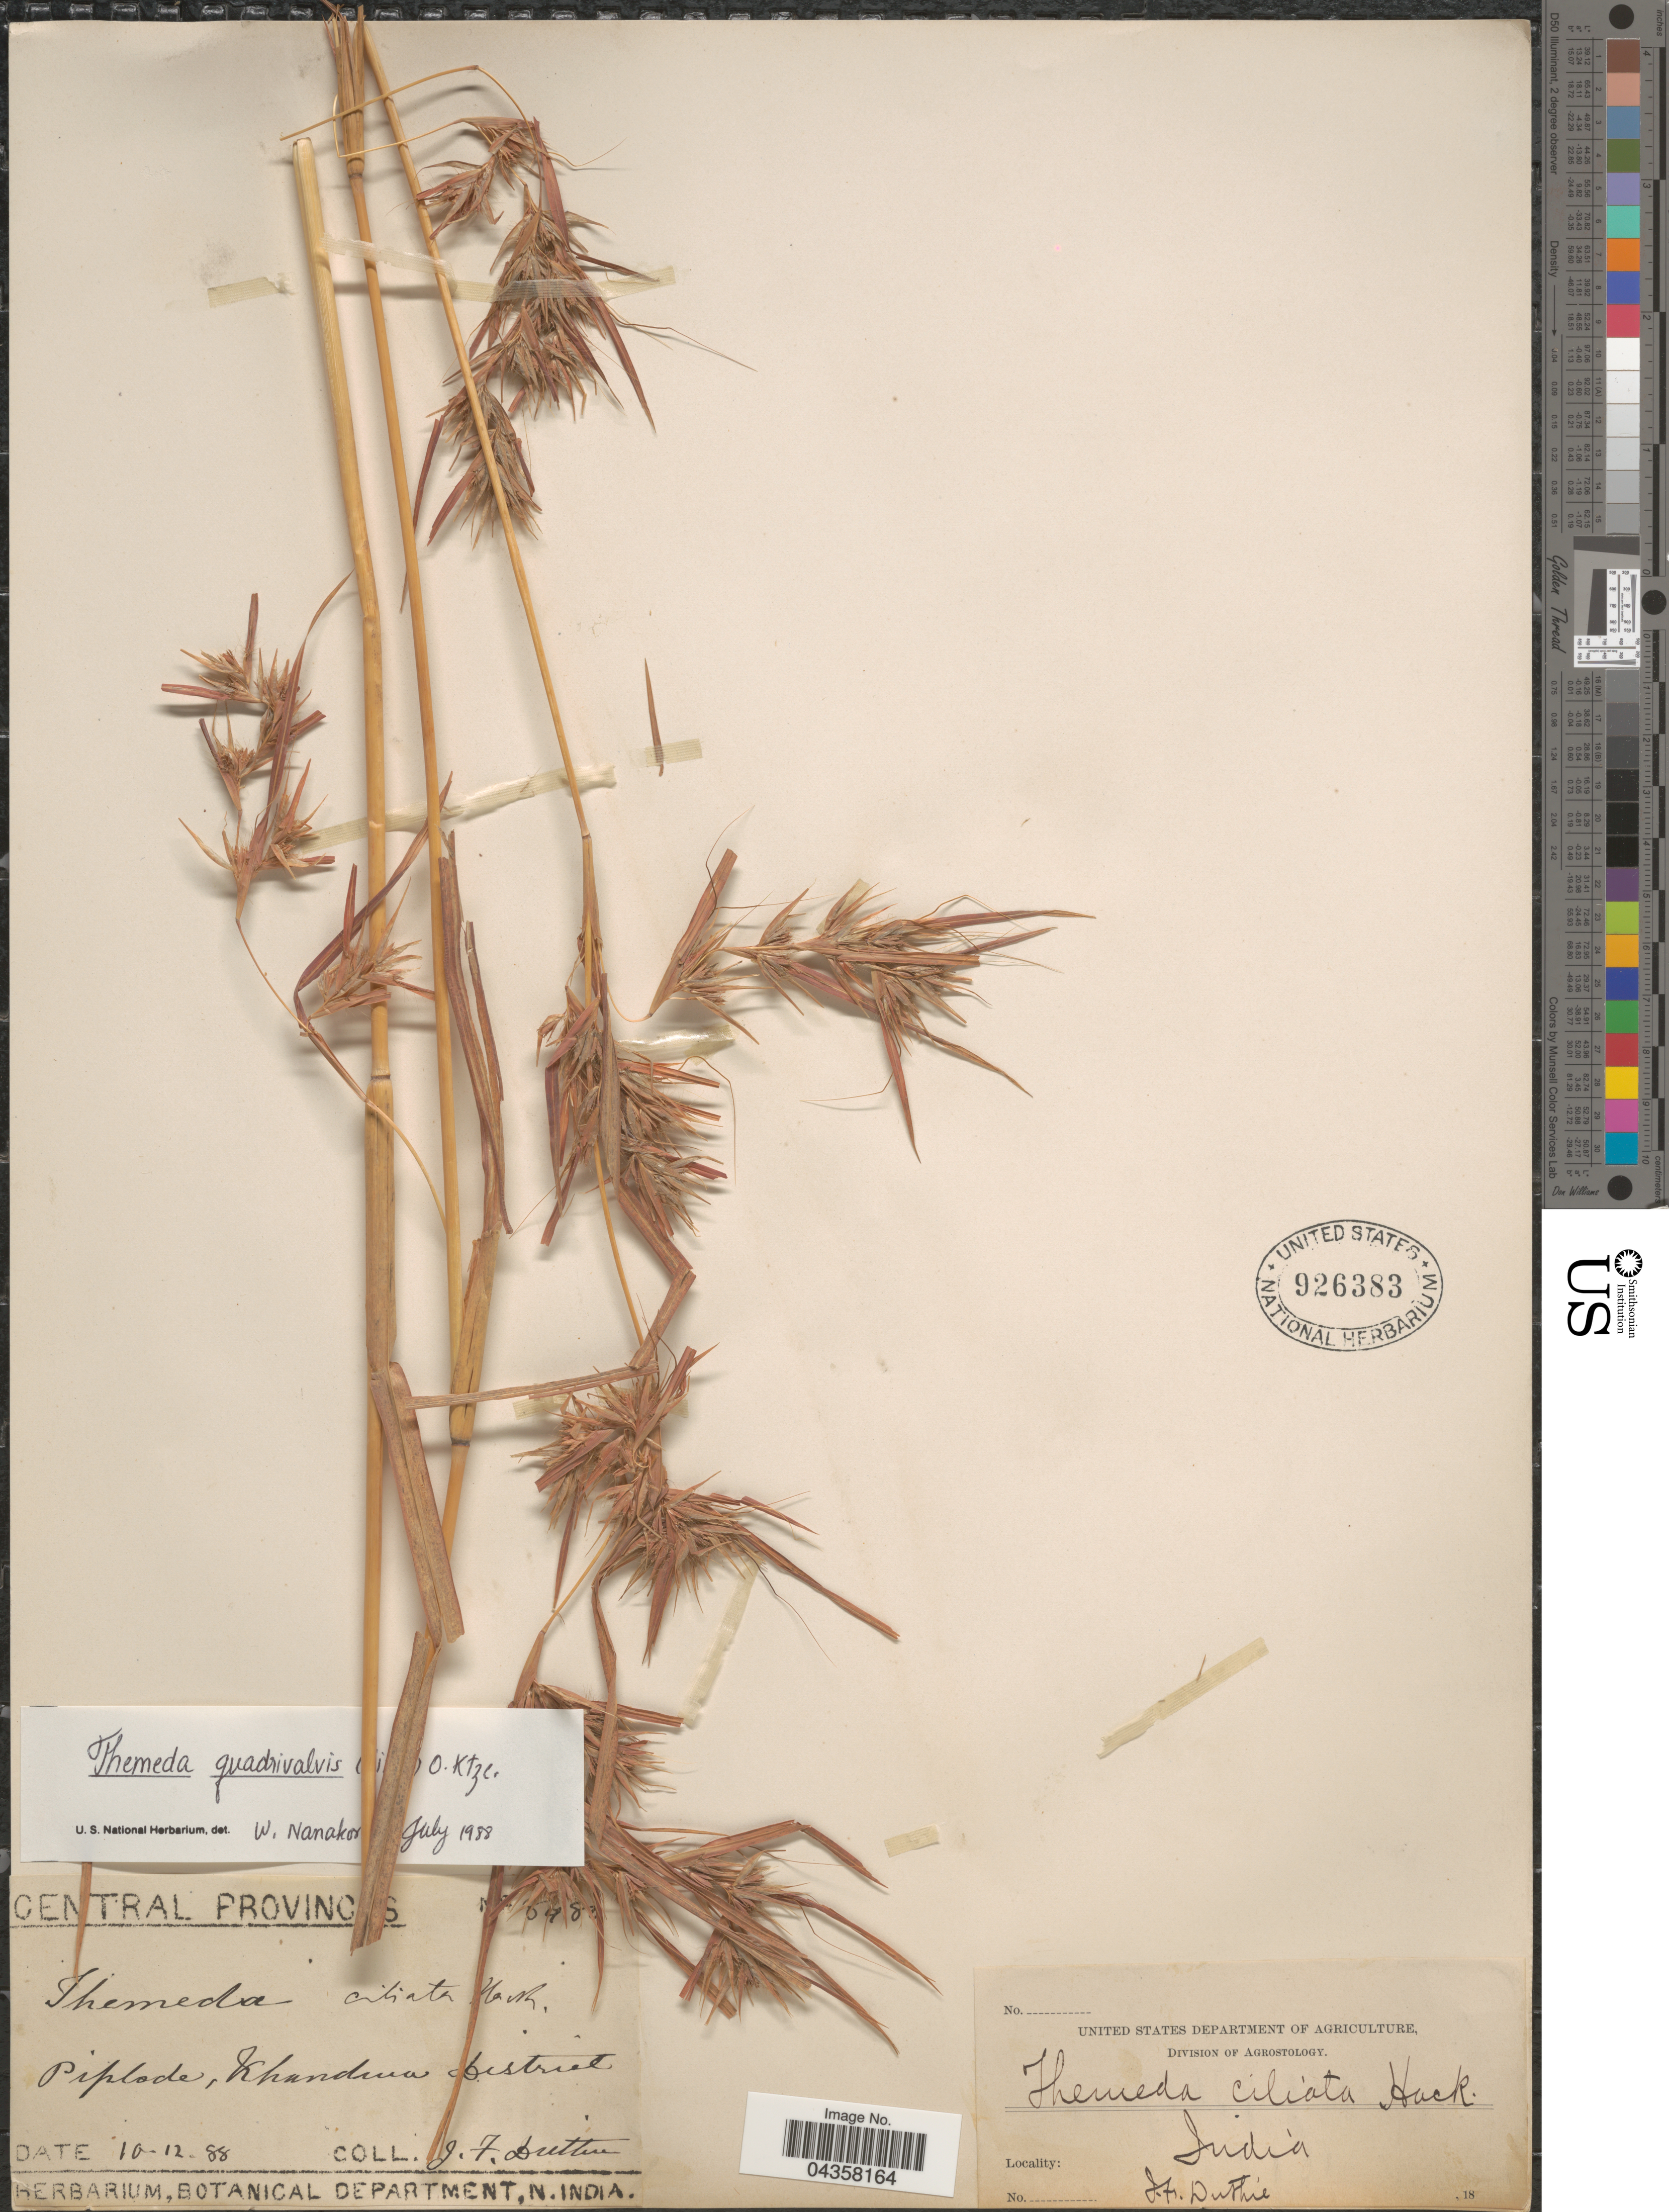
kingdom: Plantae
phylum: Tracheophyta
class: Liliopsida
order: Poales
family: Poaceae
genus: Themeda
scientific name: Themeda quadrivalvis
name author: (L.) Kuntze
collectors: J. F. Duthie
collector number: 8482*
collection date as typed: Transcribed d/m/y: 10/12/88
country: India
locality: Central Provinces. Piplode, Khandwa District.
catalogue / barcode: US 926383